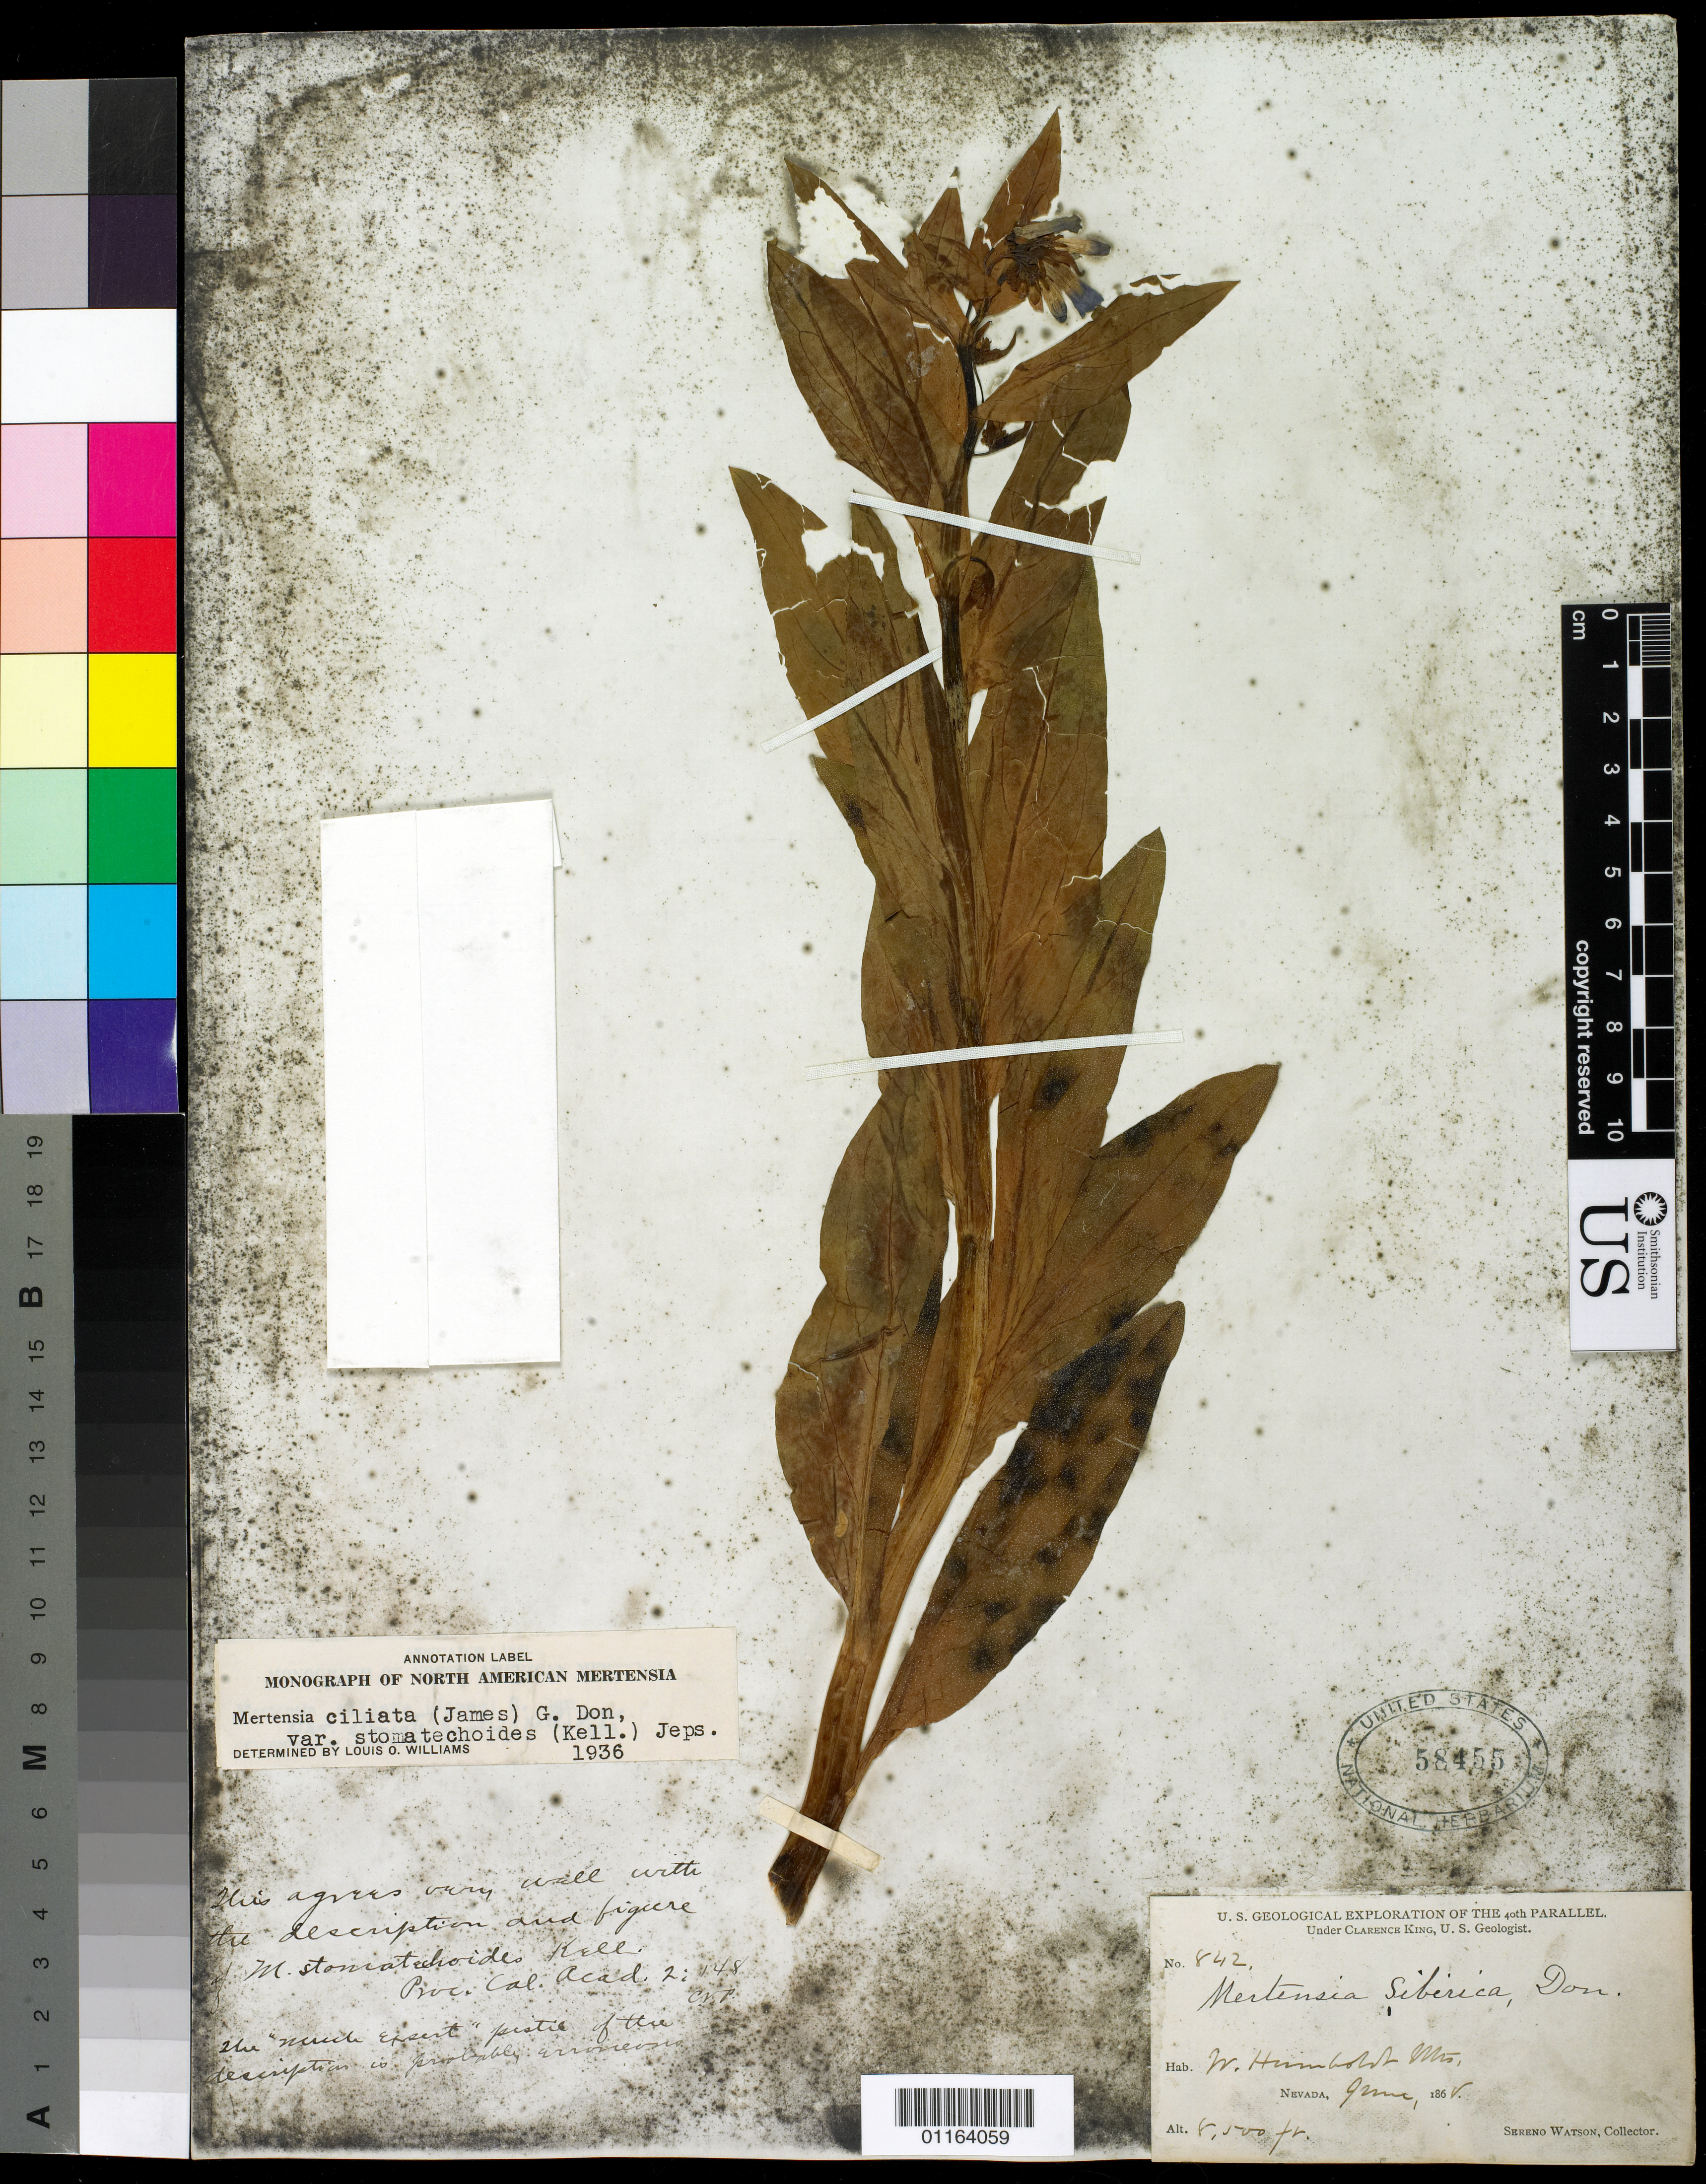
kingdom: Plantae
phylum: Tracheophyta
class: Magnoliopsida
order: Boraginales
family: Boraginaceae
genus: Mertensia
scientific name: Mertensia ciliata var. stomatechoides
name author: (Kellogg) Jeps.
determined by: Williams, Louis O.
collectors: S. Watson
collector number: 842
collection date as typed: Jun 1868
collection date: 1868-06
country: United States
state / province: Nevada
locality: W. Humboldt Mts.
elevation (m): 2591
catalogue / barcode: US 58455